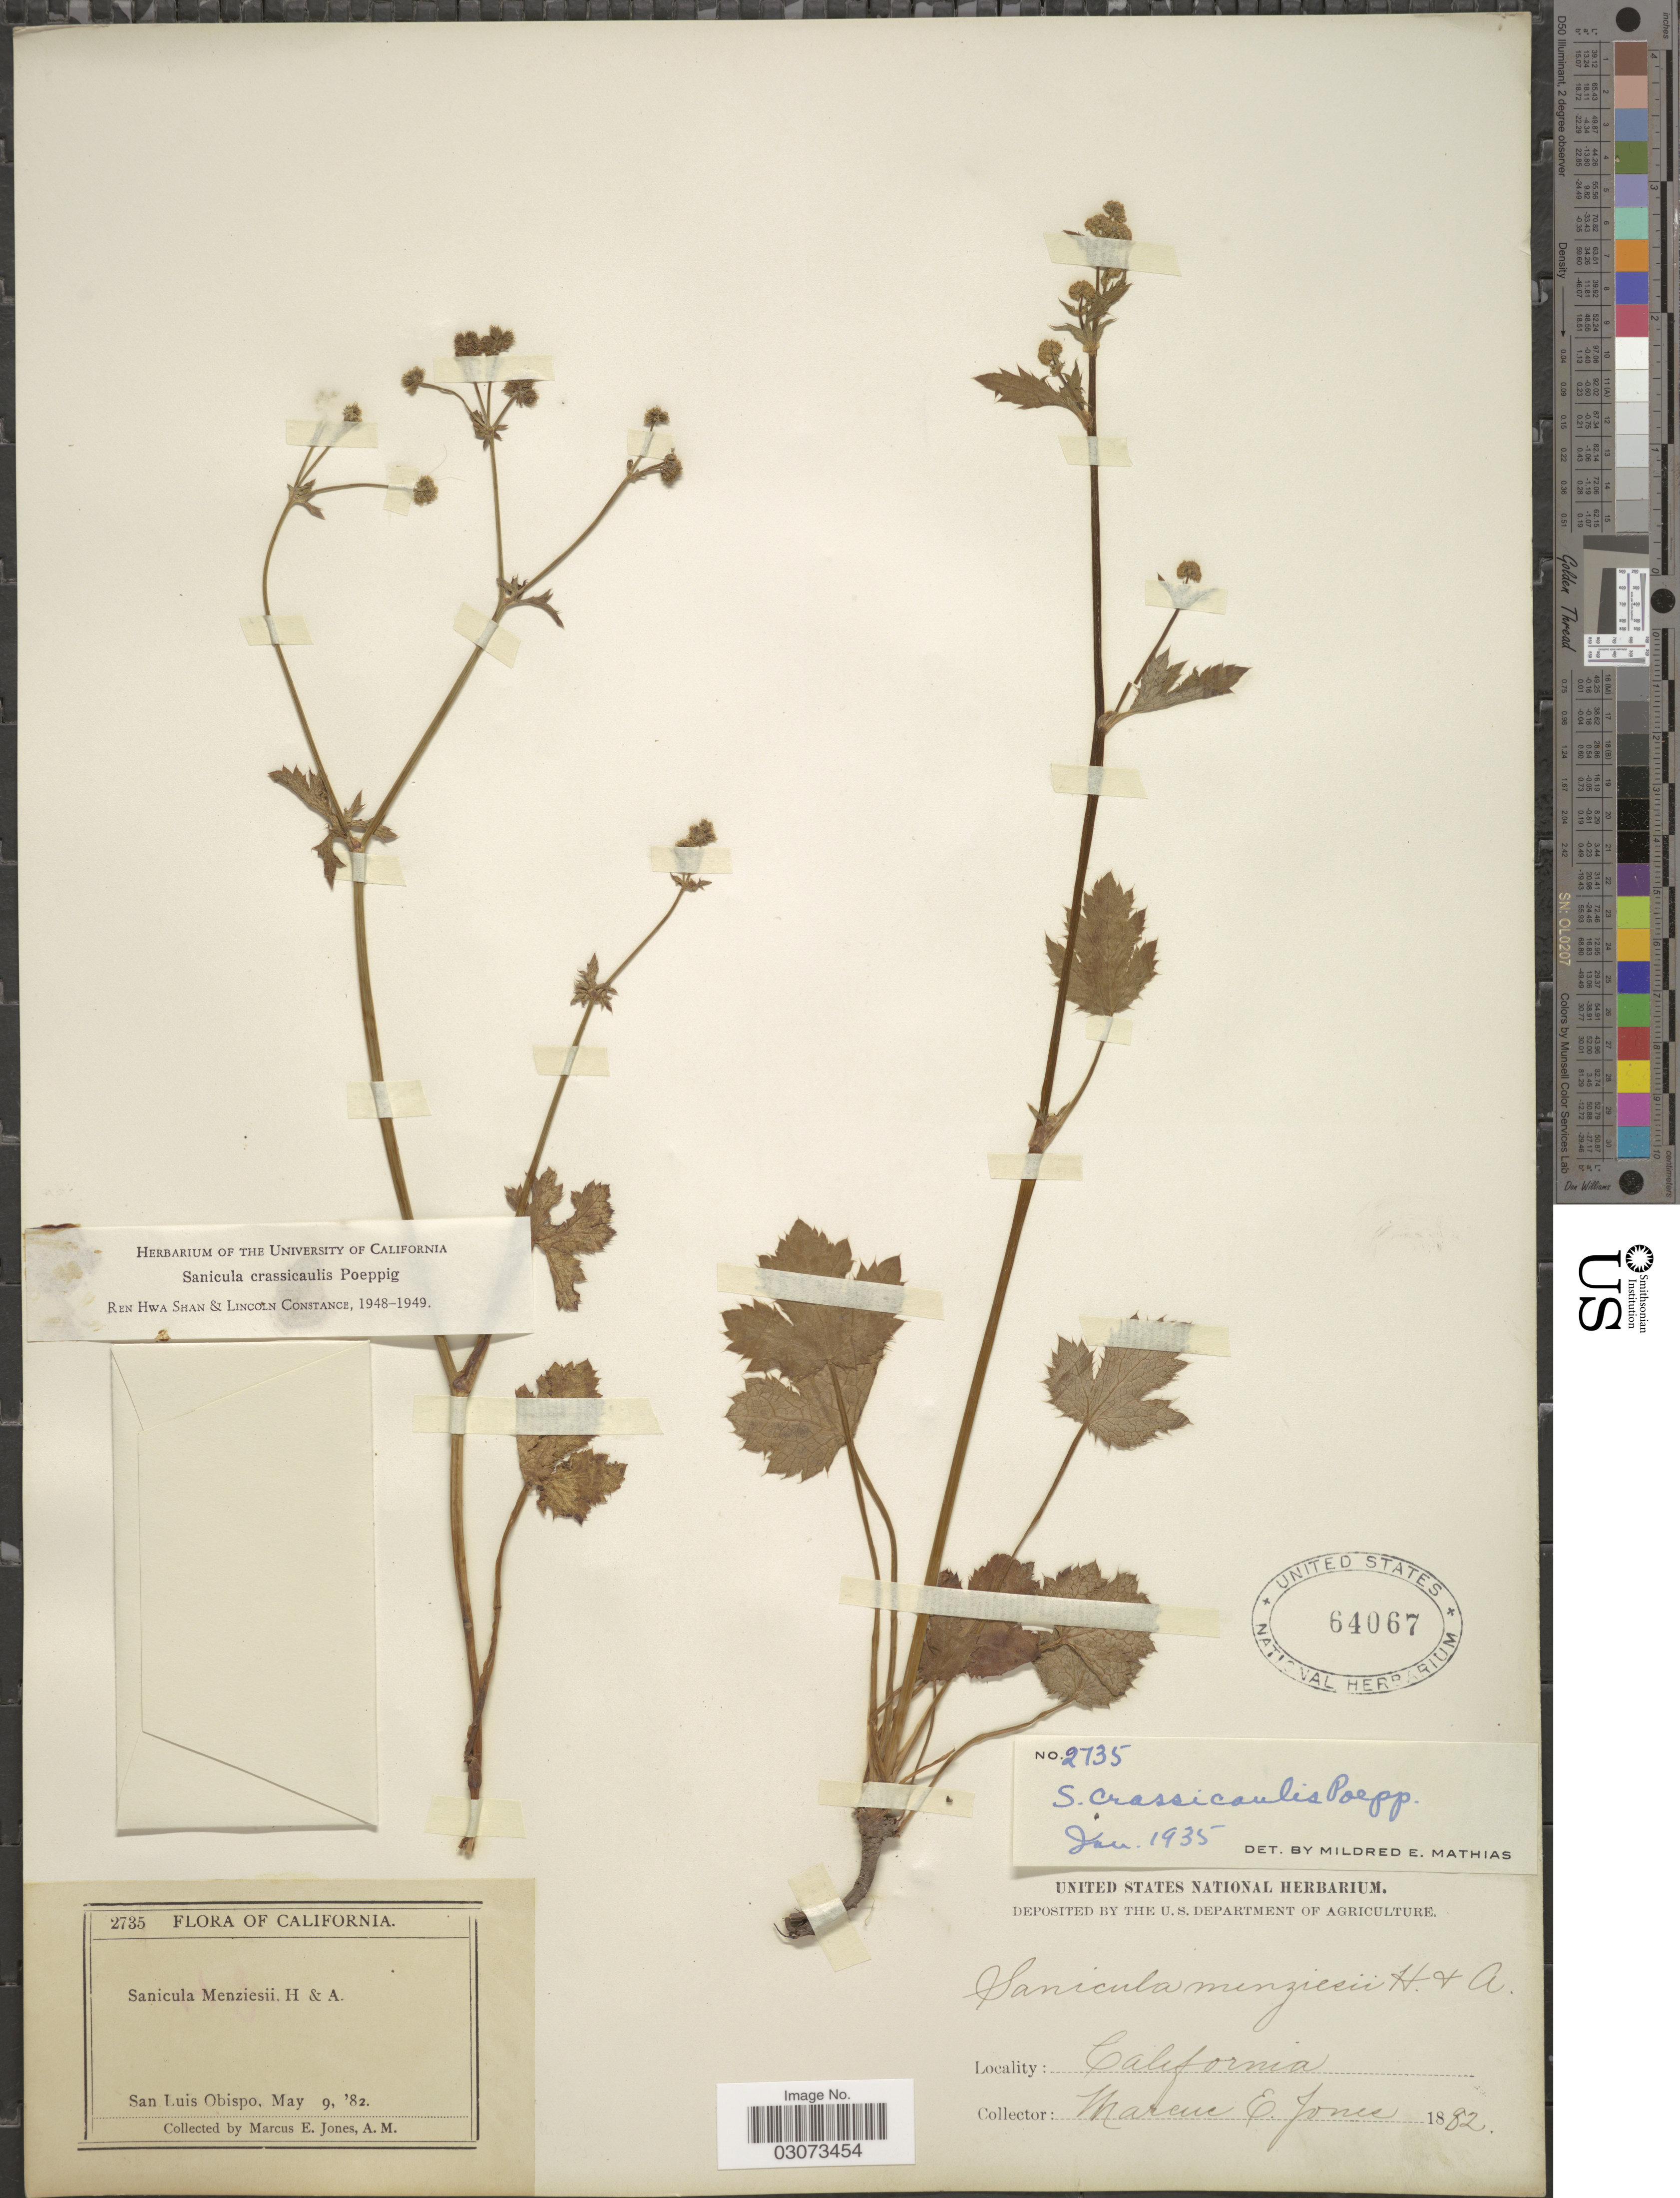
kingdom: Plantae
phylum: Tracheophyta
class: Magnoliopsida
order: Apiales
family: Apiaceae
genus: Sanicula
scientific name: Sanicula crassicaulis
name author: Poepp. ex DC.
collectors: M. E. Jones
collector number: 2735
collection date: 1882-05-09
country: United States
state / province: California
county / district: San Luis Obispo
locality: San Luis Obispo.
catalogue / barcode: US 64067